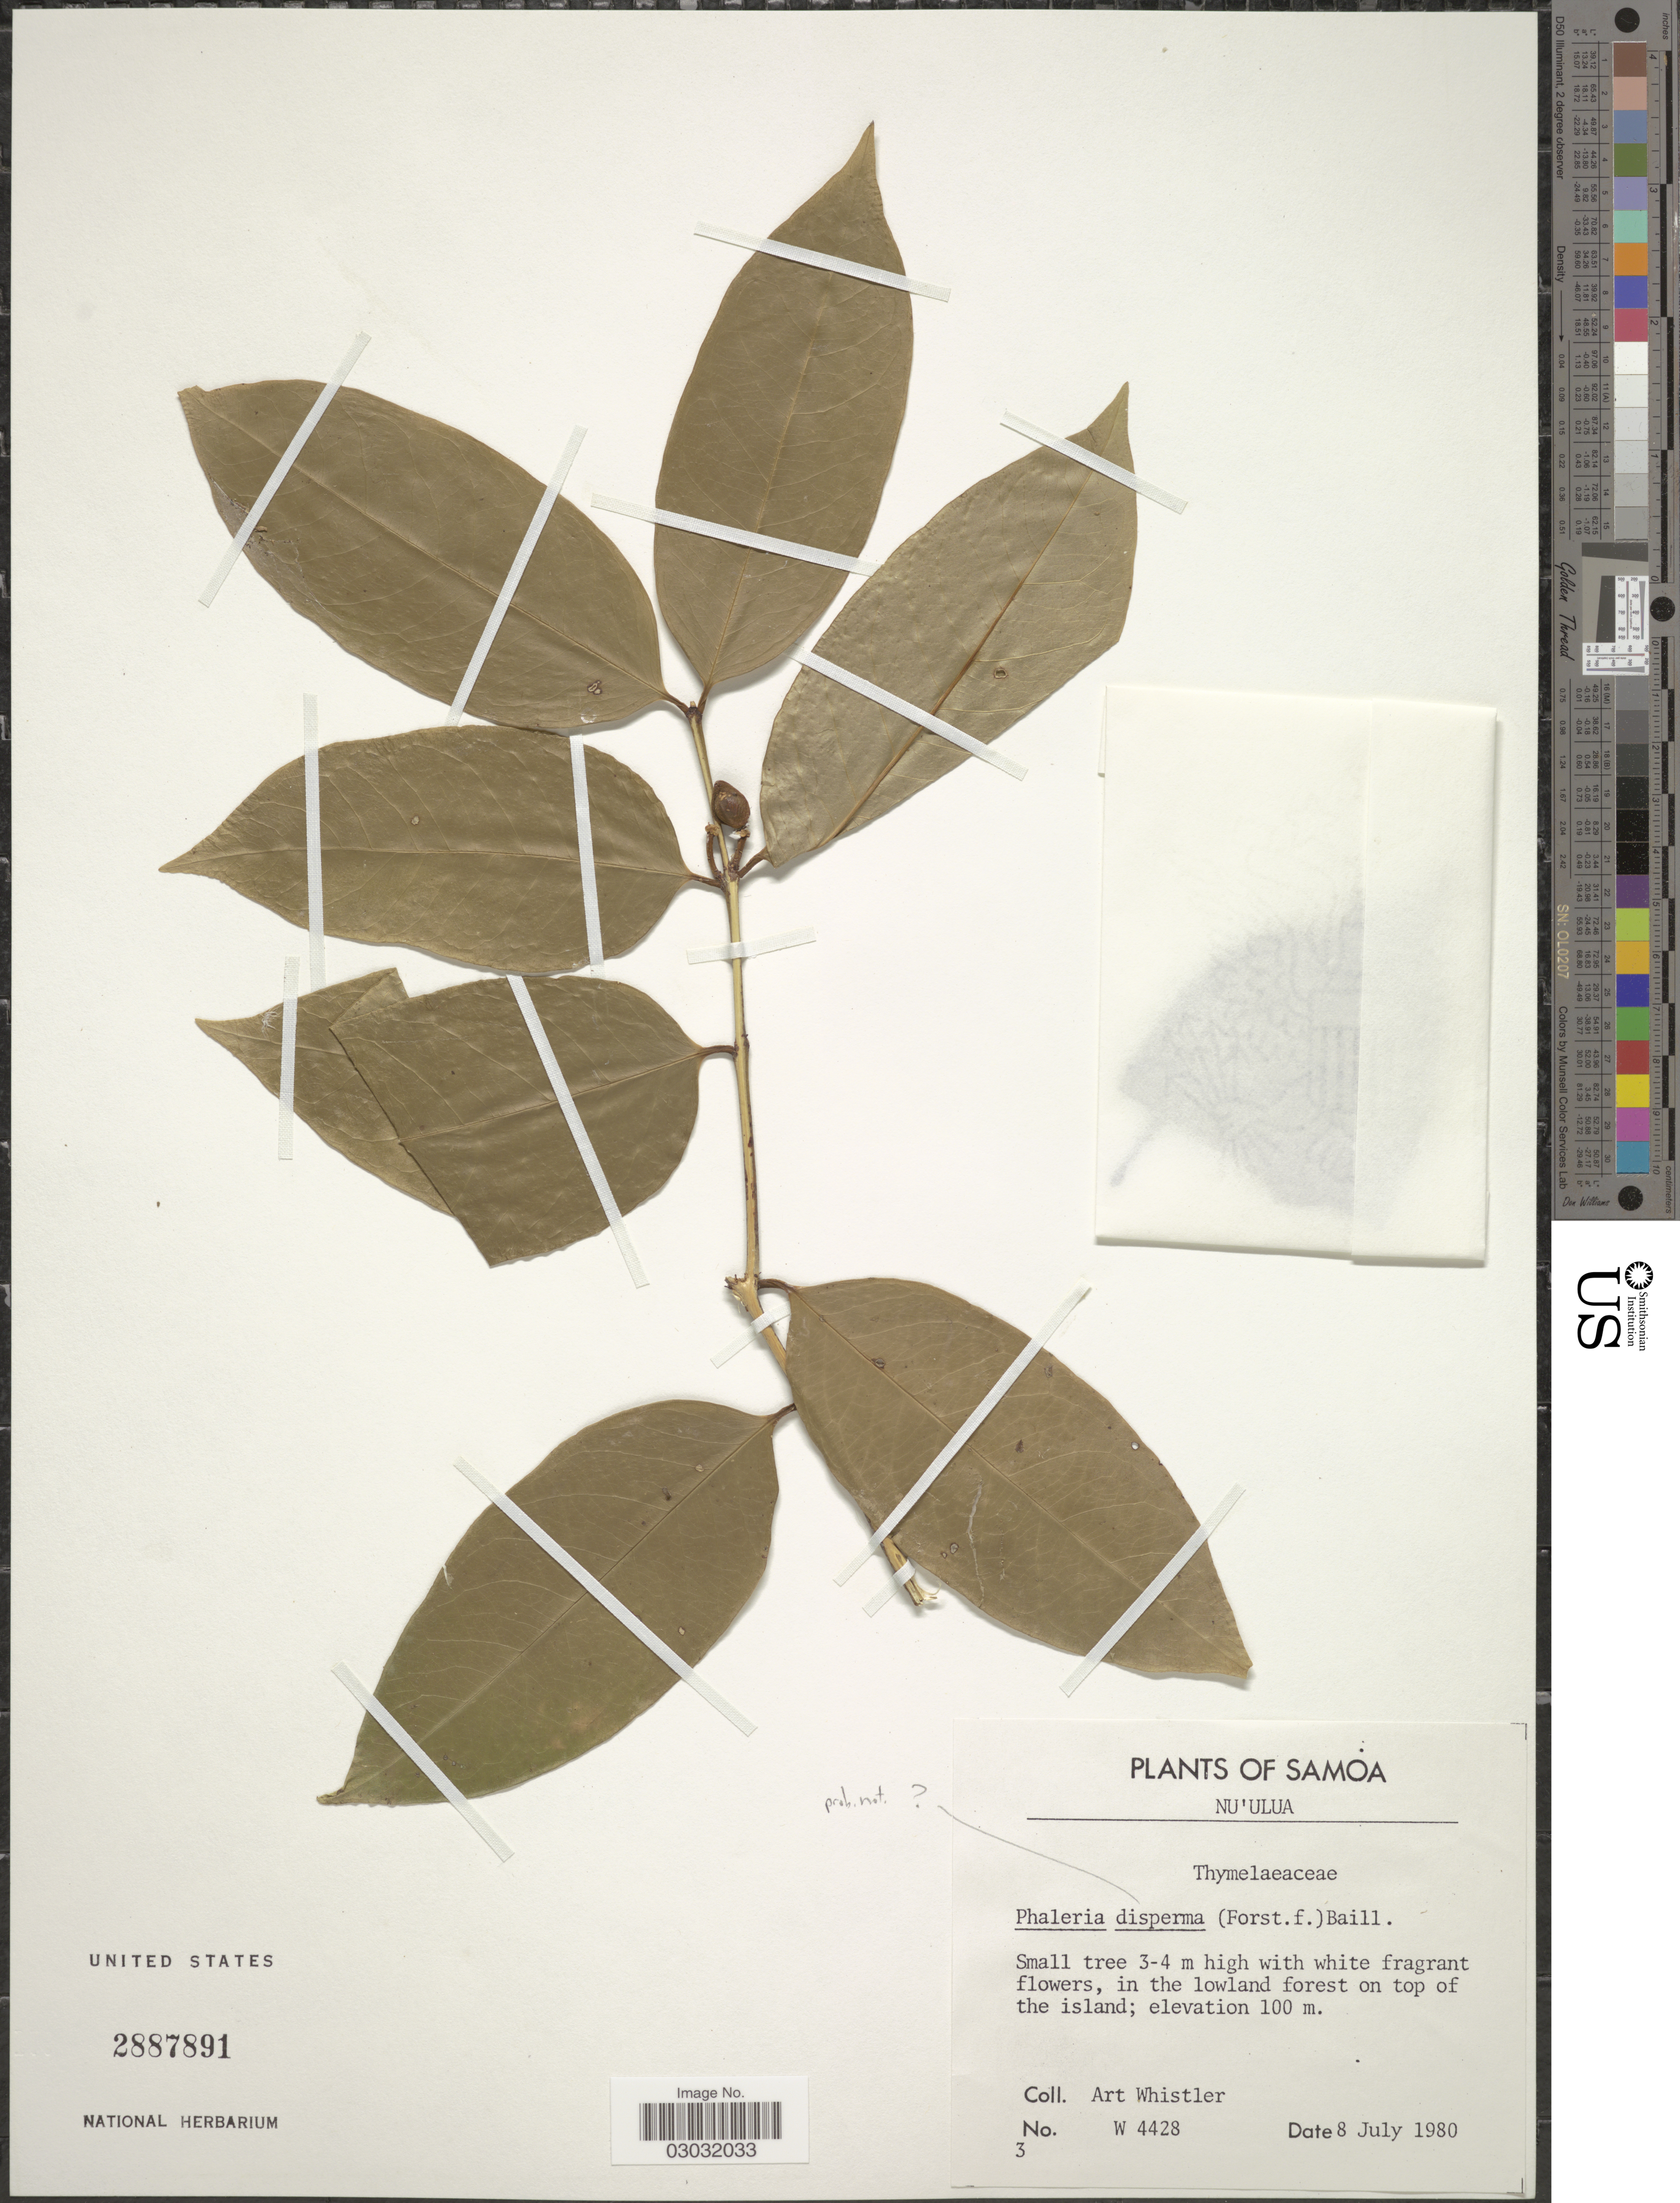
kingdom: Plantae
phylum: Tracheophyta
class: Magnoliopsida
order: Malvales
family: Thymelaeaceae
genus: Phaleria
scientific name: Phaleria disperma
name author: (G. Forst.) Baill.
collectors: A. Whistler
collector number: W4428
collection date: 1980-07-08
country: Samoa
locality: Samoa, Nu'ulua, in the lowland forest on top of the island.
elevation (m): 100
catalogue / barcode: US 2887891